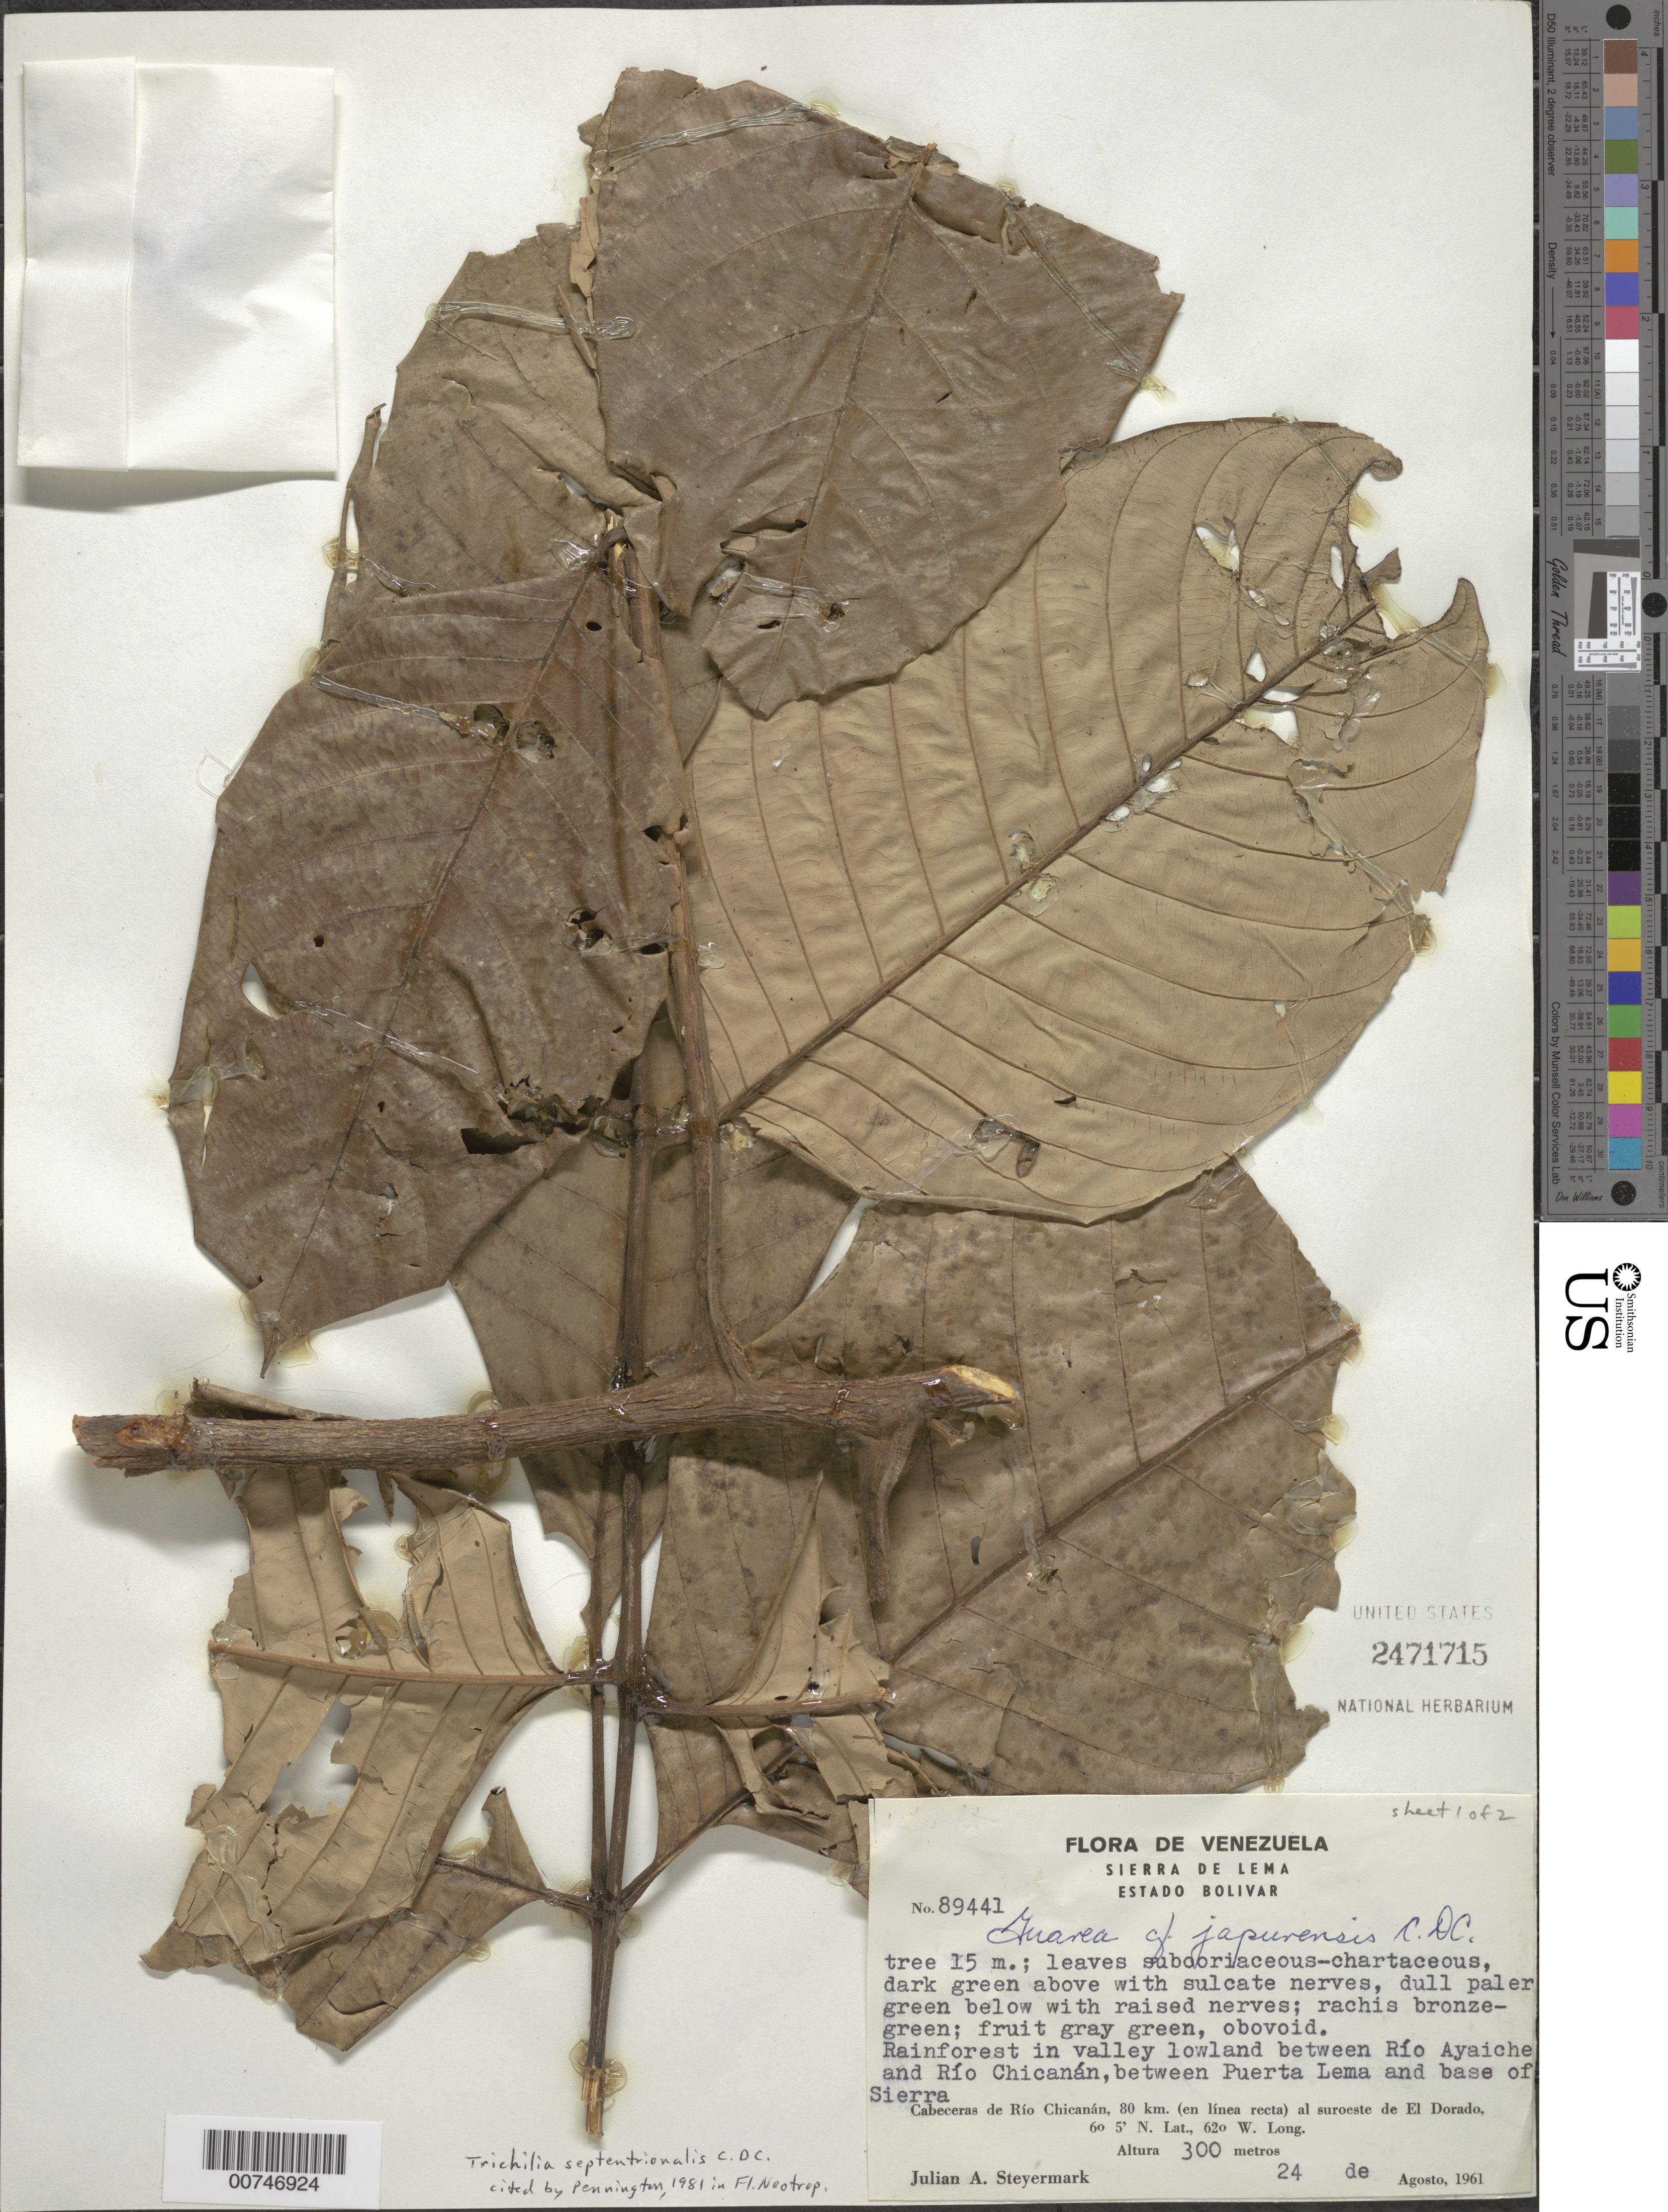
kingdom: Plantae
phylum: Tracheophyta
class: Magnoliopsida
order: Sapindales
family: Meliaceae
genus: Trichilia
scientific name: Trichilia septentrionalis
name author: C. DC.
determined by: Pennington, T. D., (K)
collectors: J. Steyermark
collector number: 89441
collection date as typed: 24-Aug-61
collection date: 1961-08-24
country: Venezuela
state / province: Bolívar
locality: Sierra de Lema, Cabaceras de Río Chicanan, 80 km in straight line to SW of El Dorado, between Río Chicanan and Río Ayaiche, between Puerta Lema and base of Sierra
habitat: Rainforest in valley lowland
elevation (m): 300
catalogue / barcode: US 2471715